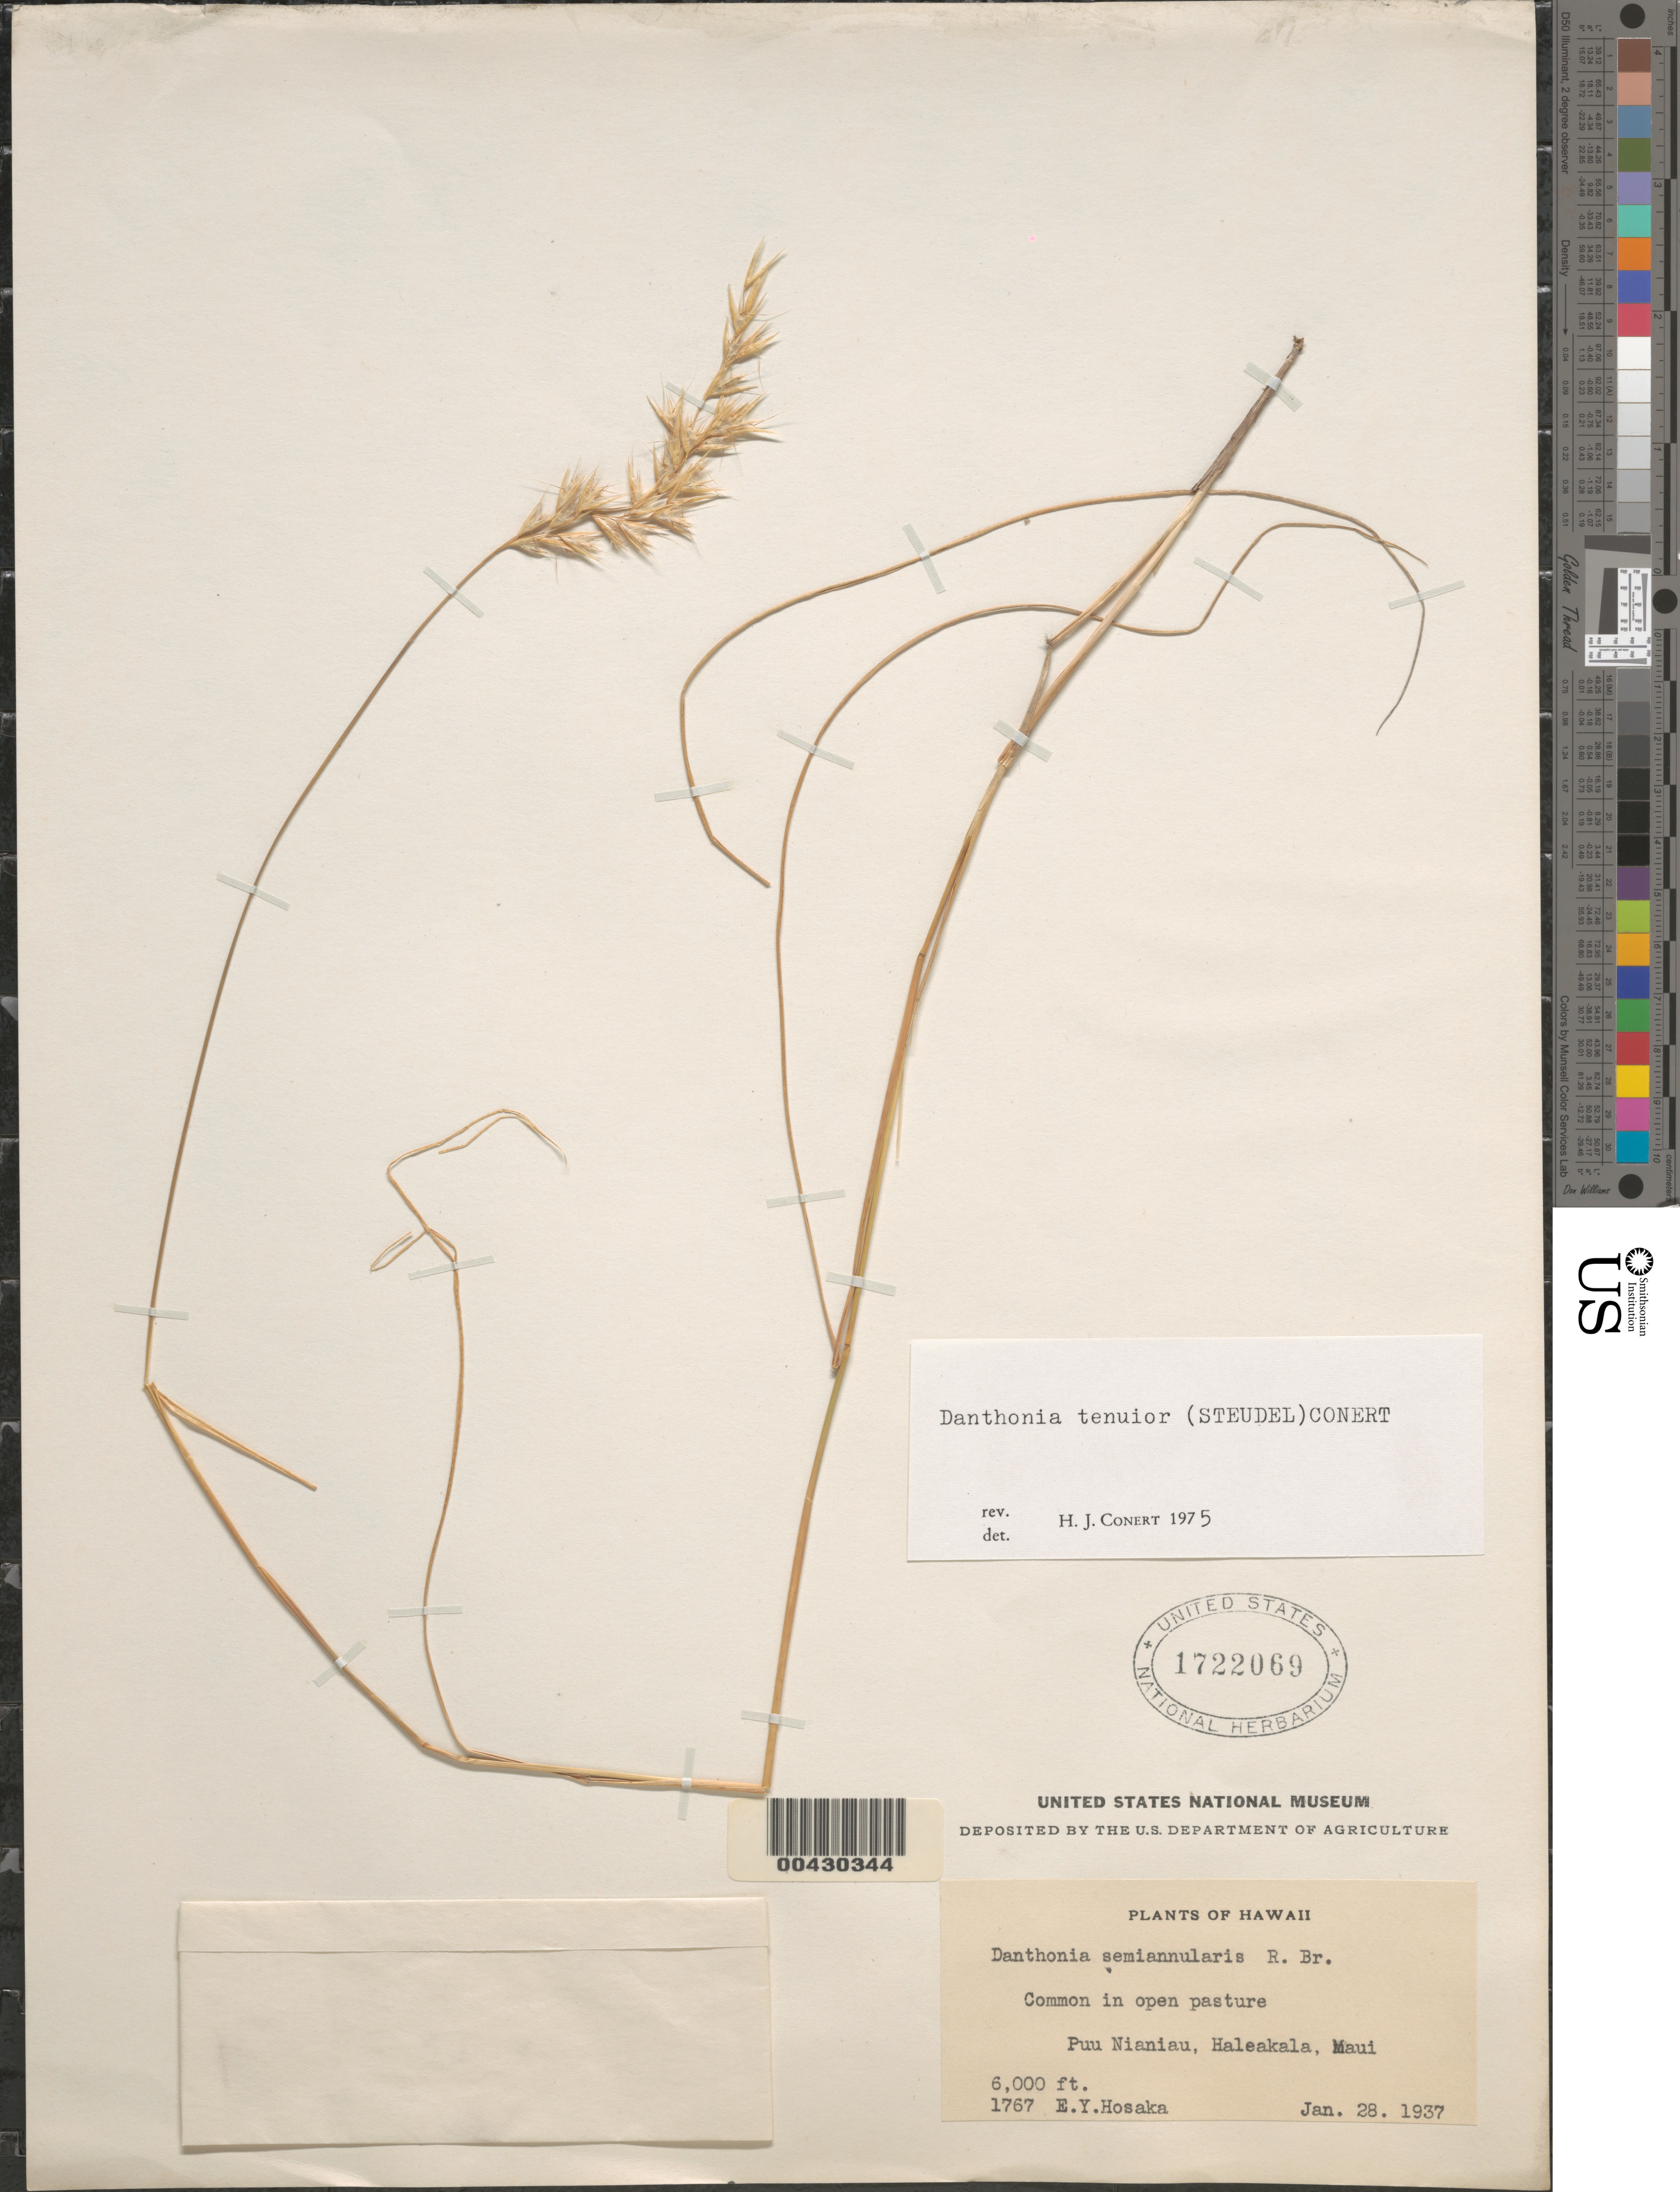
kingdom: Plantae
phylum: Tracheophyta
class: Liliopsida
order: Poales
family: Poaceae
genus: Rytidosperma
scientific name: Rytidosperma gracile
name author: (Hook. f.) Connor & Edgar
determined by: Faccenda, K.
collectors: E. Y. Hosaka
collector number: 1767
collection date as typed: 28 Jan 1937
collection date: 1937-01-28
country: United States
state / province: Hawaii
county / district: Maui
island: Maui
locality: Puu Nianiau, Haleakala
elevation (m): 1829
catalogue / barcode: US 1722069